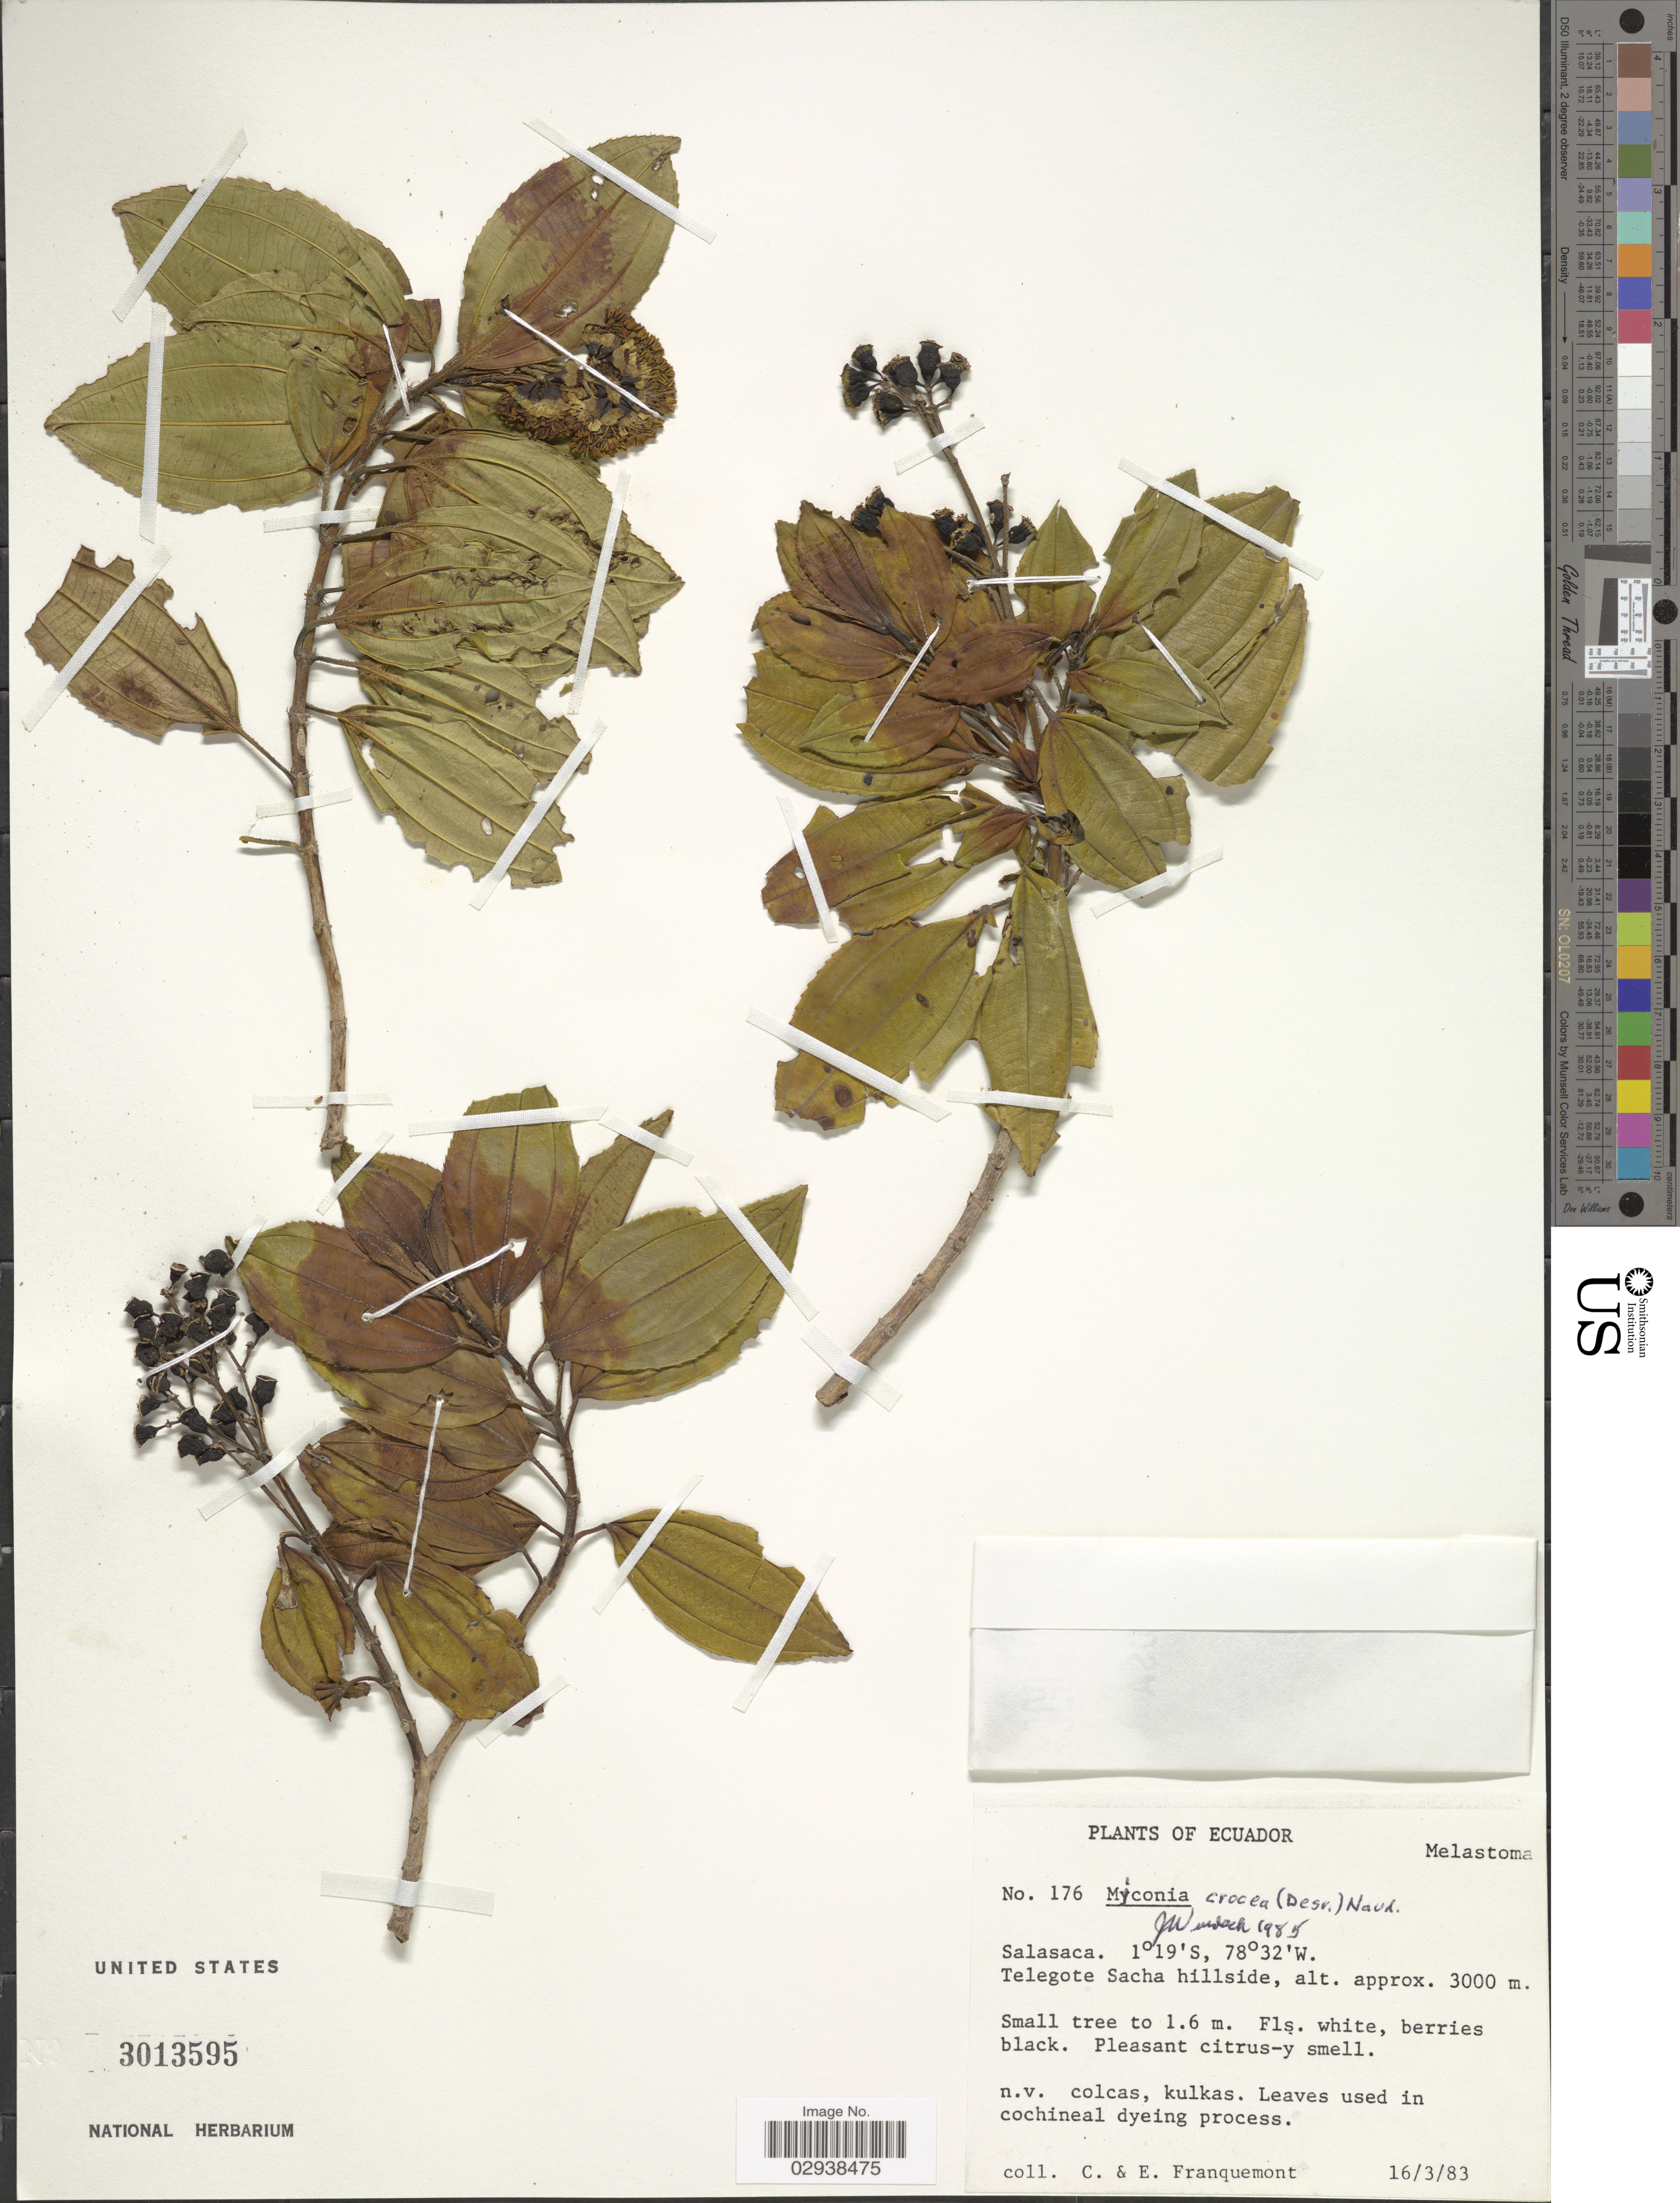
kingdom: Plantae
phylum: Tracheophyta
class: Magnoliopsida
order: Myrtales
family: Melastomataceae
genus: Miconia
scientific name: Miconia crocea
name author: (Desr.) Naudin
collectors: C. Franquemont & E. Franquemont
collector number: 176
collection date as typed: Transcribed d/m/y: 16/3/83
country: Ecuador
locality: Salasaca, Telegote Sacha hillside.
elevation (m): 3000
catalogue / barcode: US 3013595